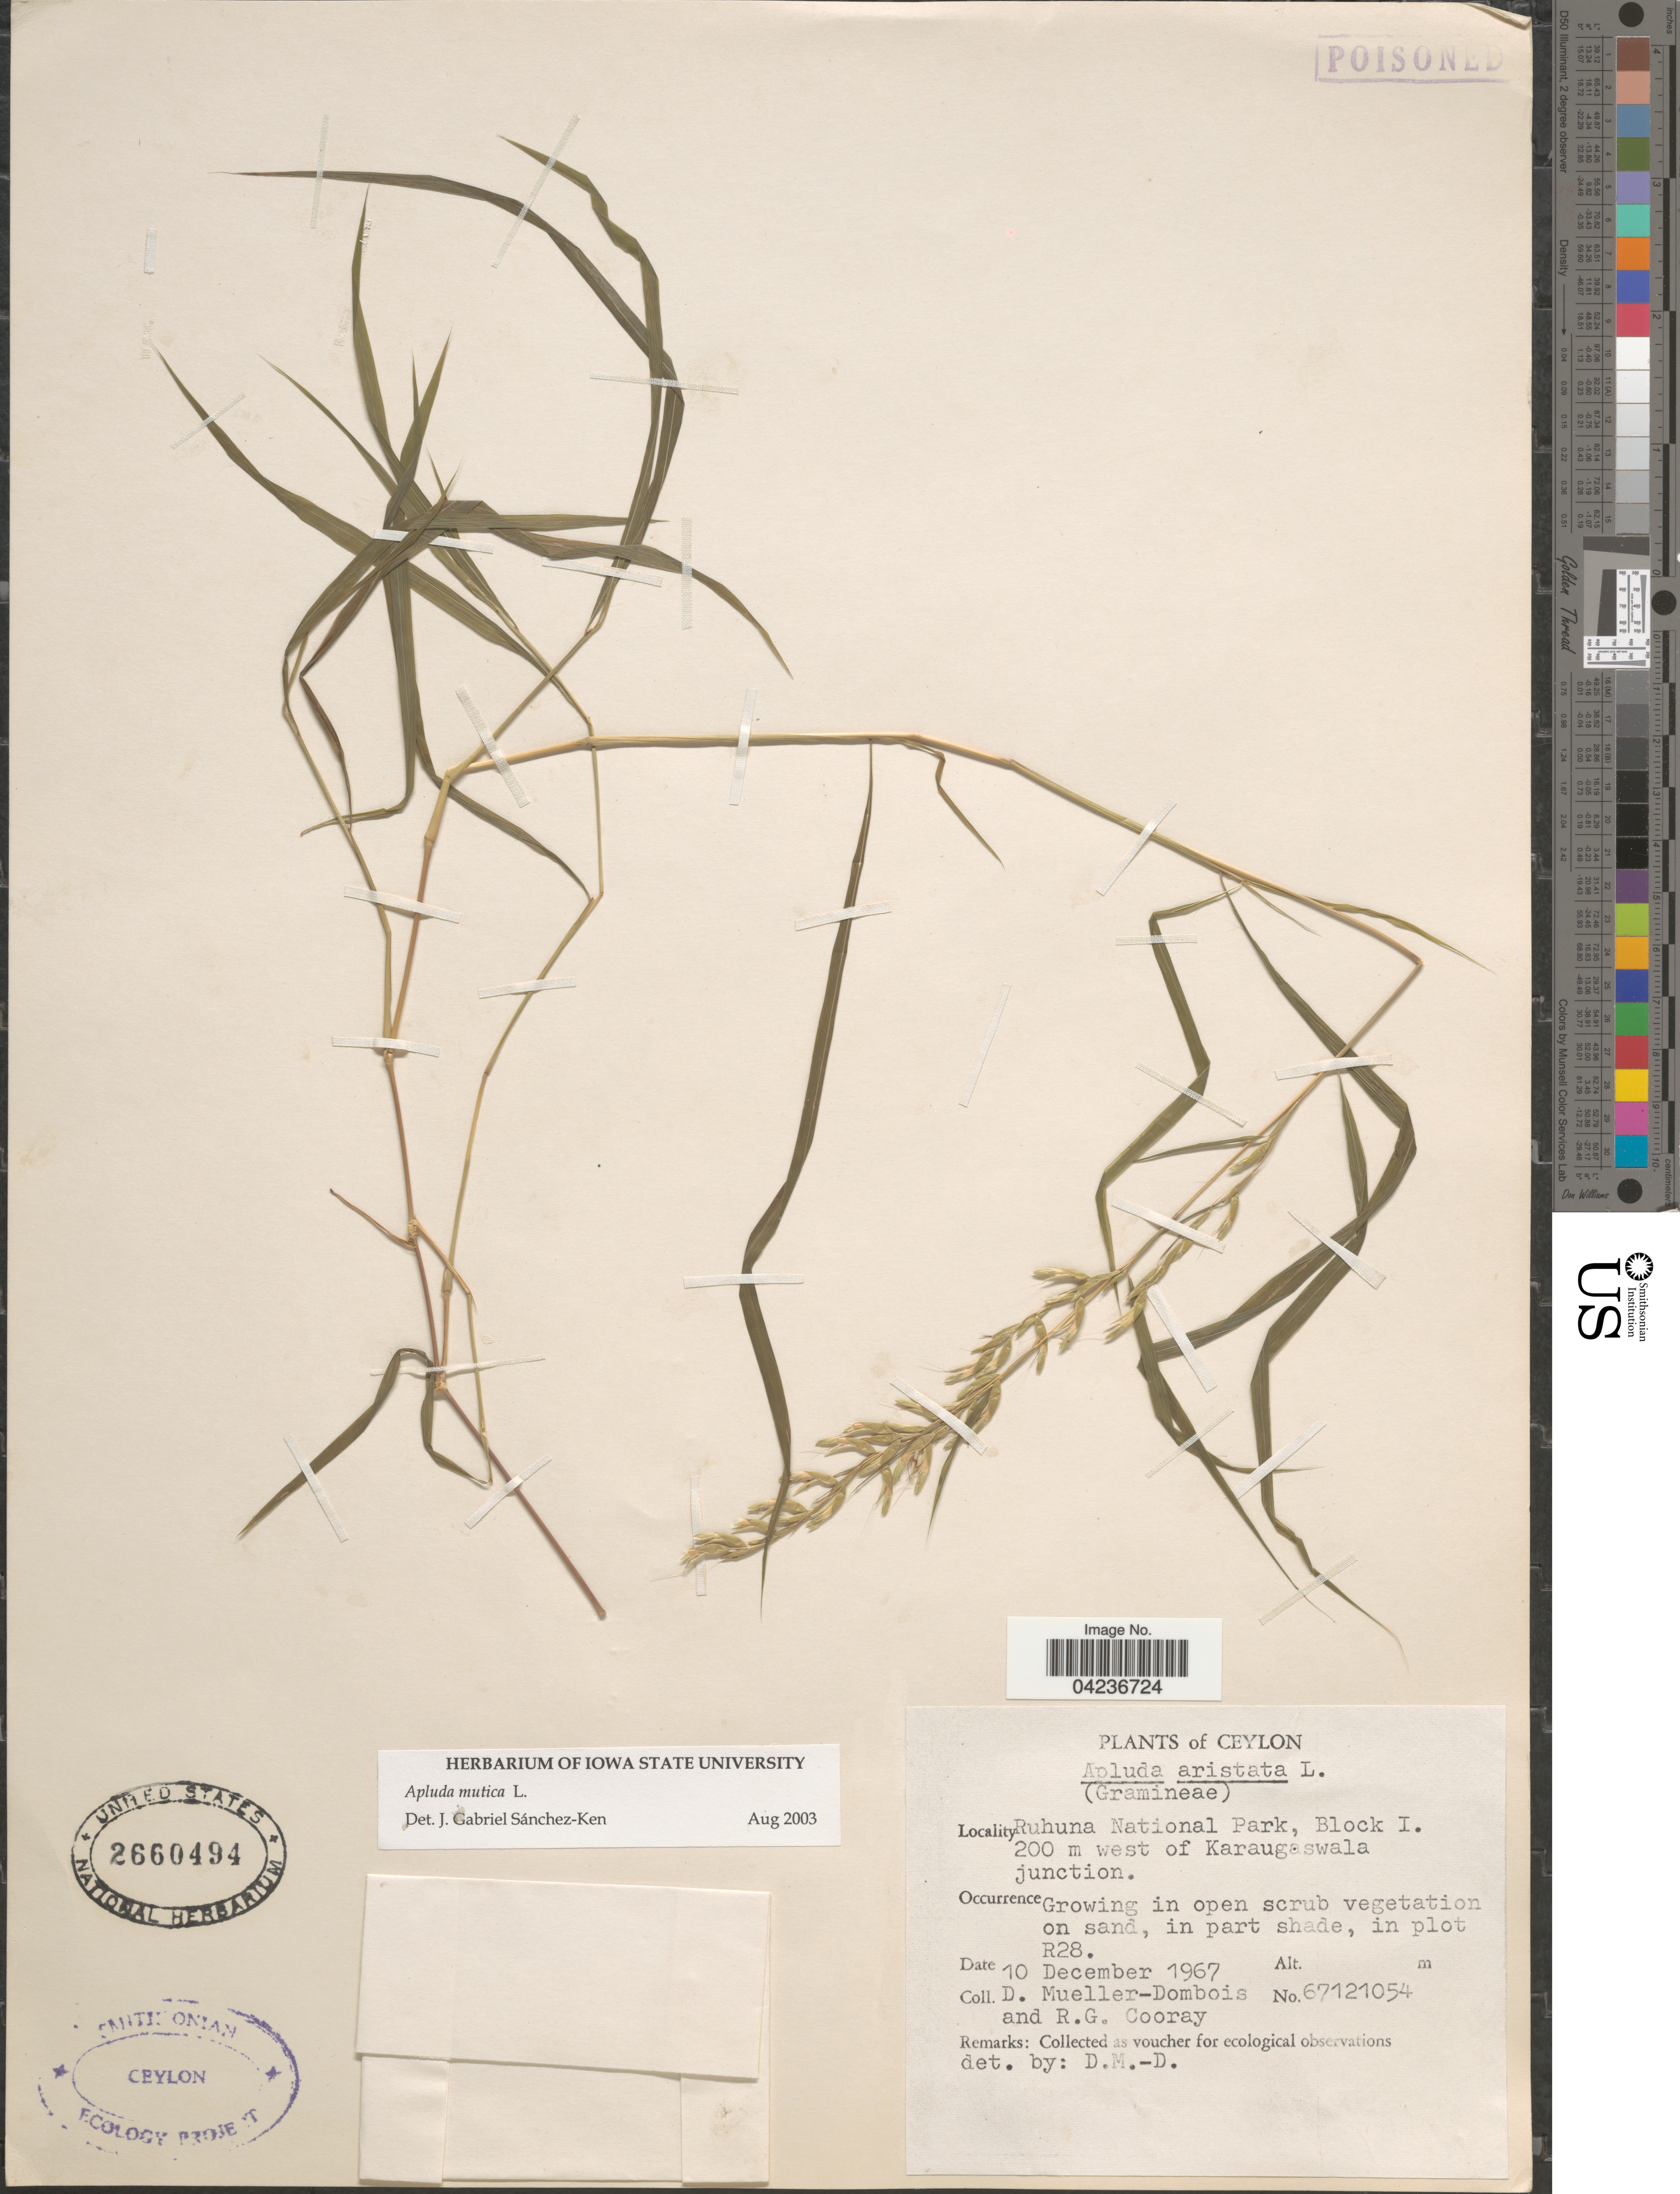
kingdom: Plantae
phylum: Tracheophyta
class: Liliopsida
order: Poales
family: Poaceae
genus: Apluda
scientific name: Apluda mutica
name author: L.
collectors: D. Mueller-Dombois & R. Cooray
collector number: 67121054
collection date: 1967-12-10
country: Sri Lanka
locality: Ceylon. Ruhuna National Park, Block I. 200 m west of Karaugaswala junction. In plot R28.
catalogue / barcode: US 2660494